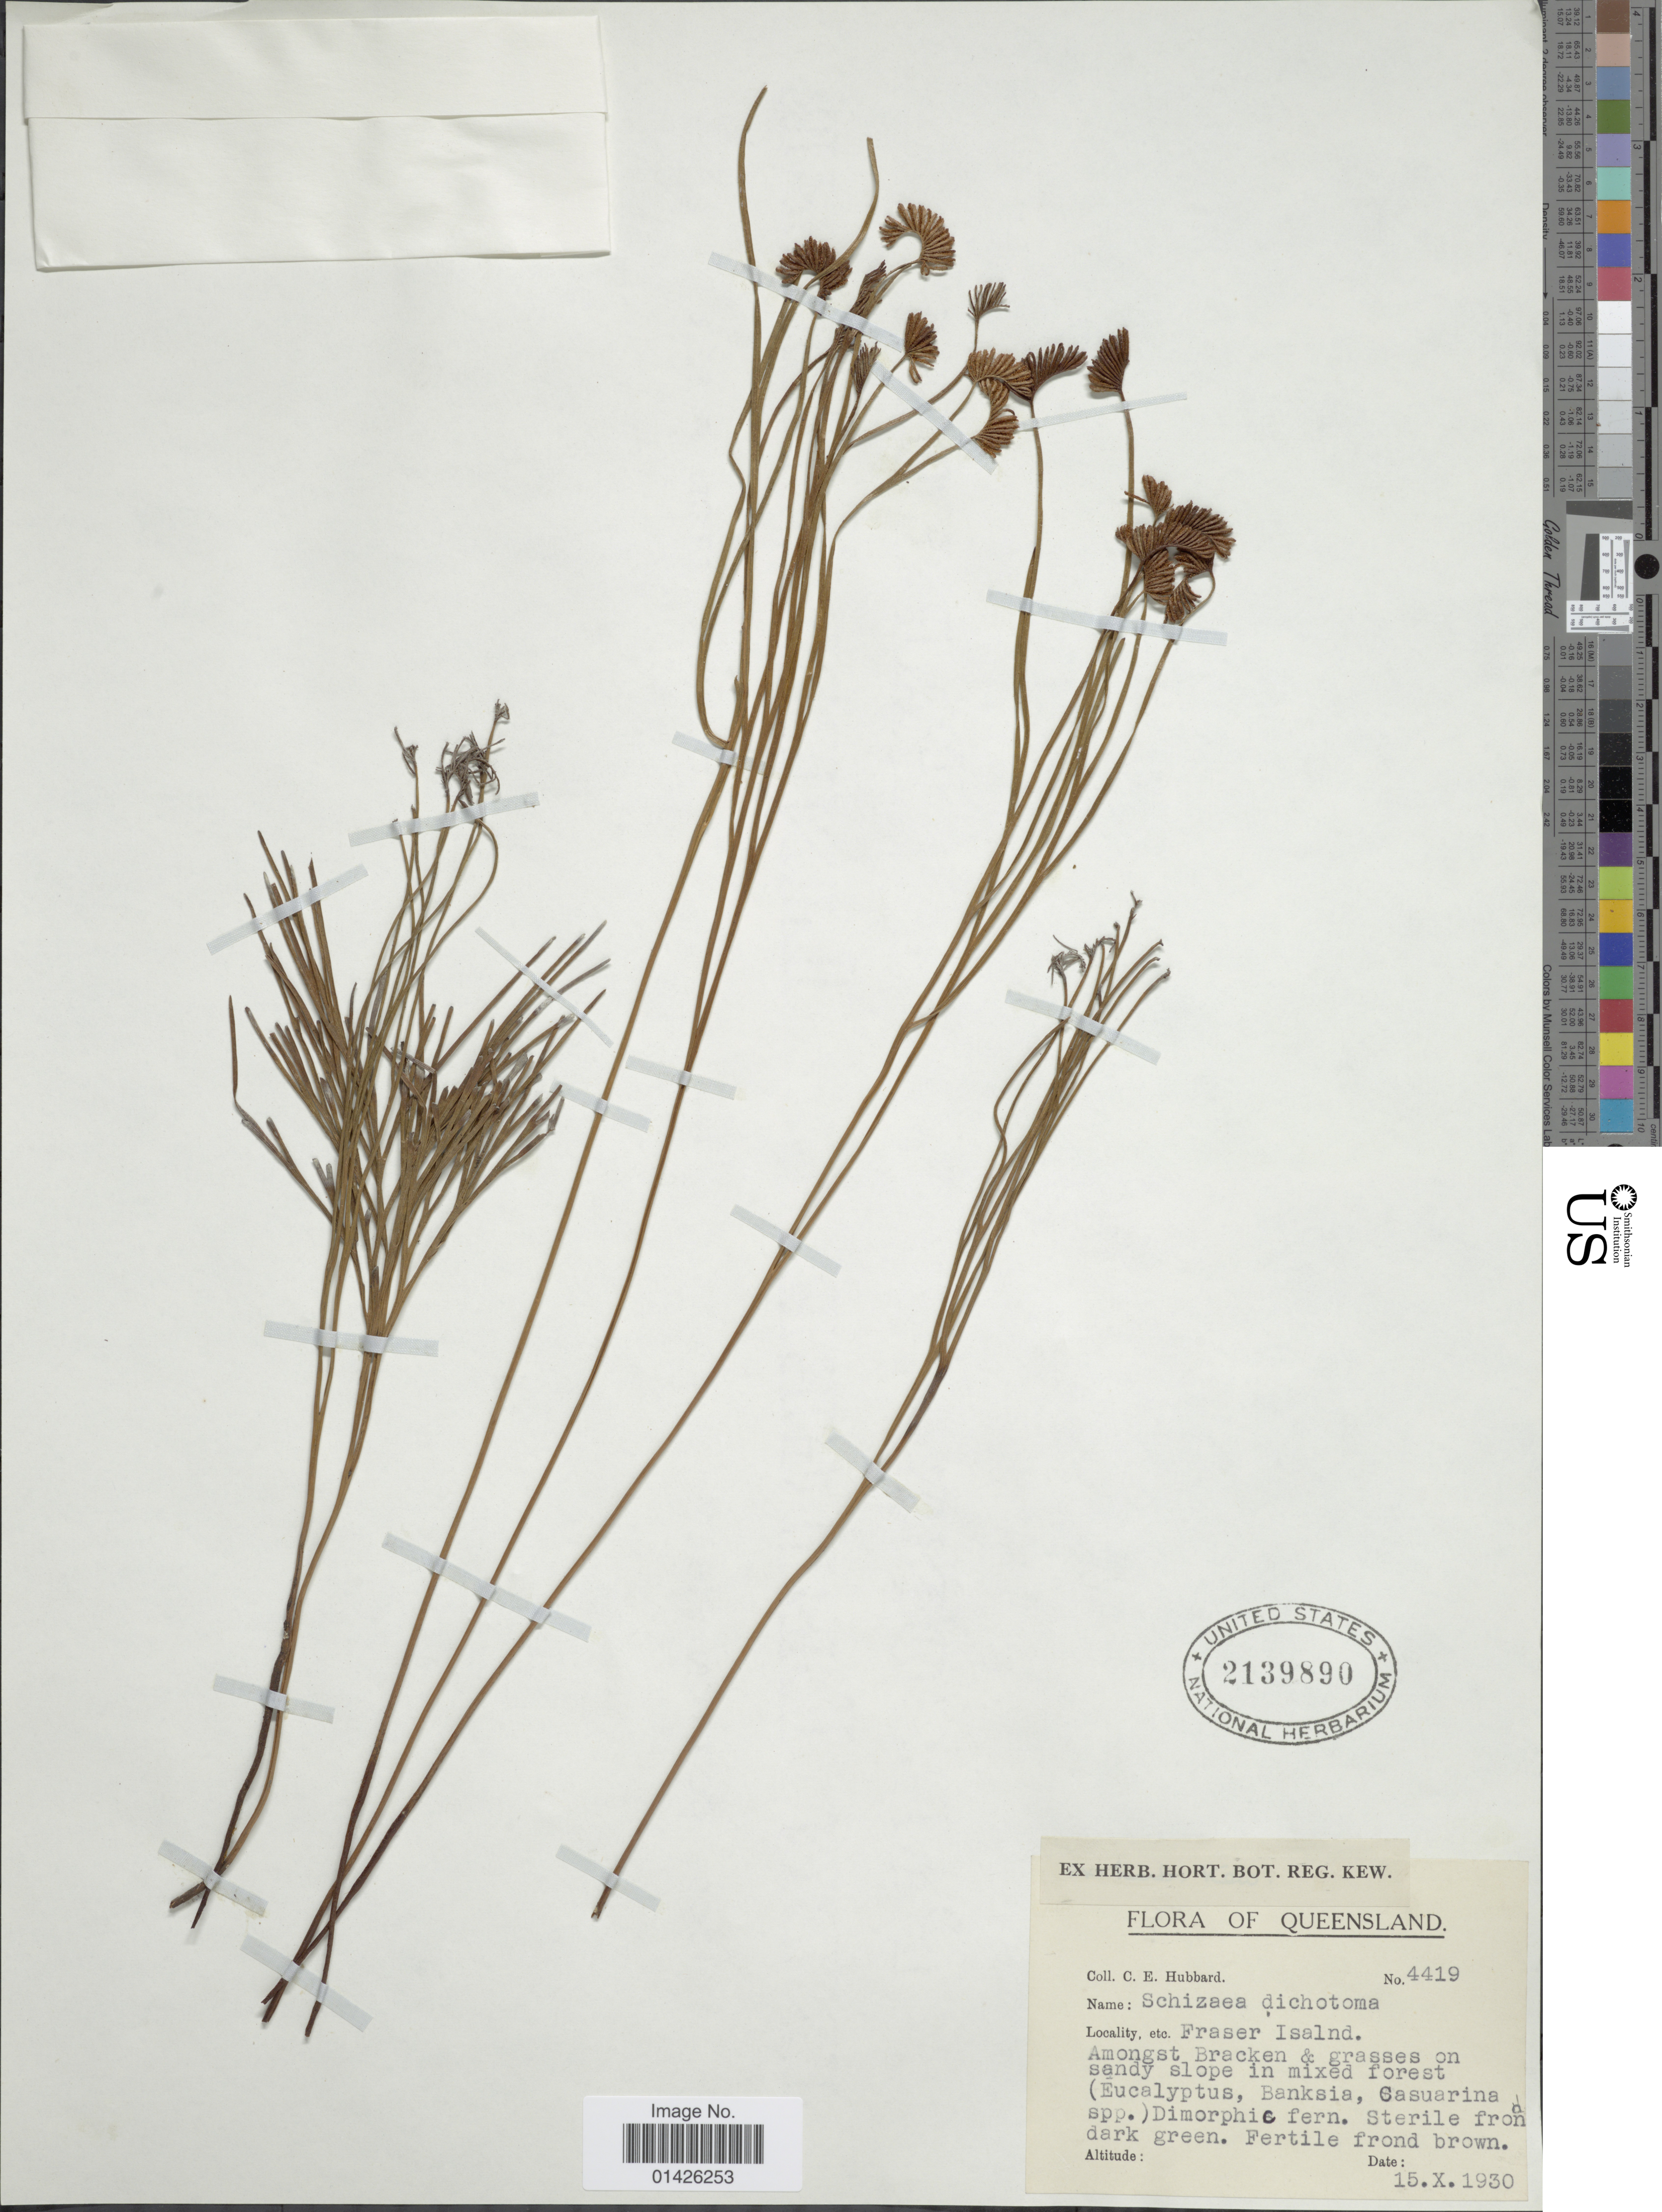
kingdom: Plantae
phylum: Tracheophyta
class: Polypodiopsida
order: Schizaeales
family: Schizaeaceae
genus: Schizaea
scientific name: Schizaea dichotoma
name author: (L.) J. Sm.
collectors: C. E. Hubbard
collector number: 4419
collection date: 1930-10-15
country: Australia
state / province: Queensland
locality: Fraser Isalnd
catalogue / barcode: US 2139890